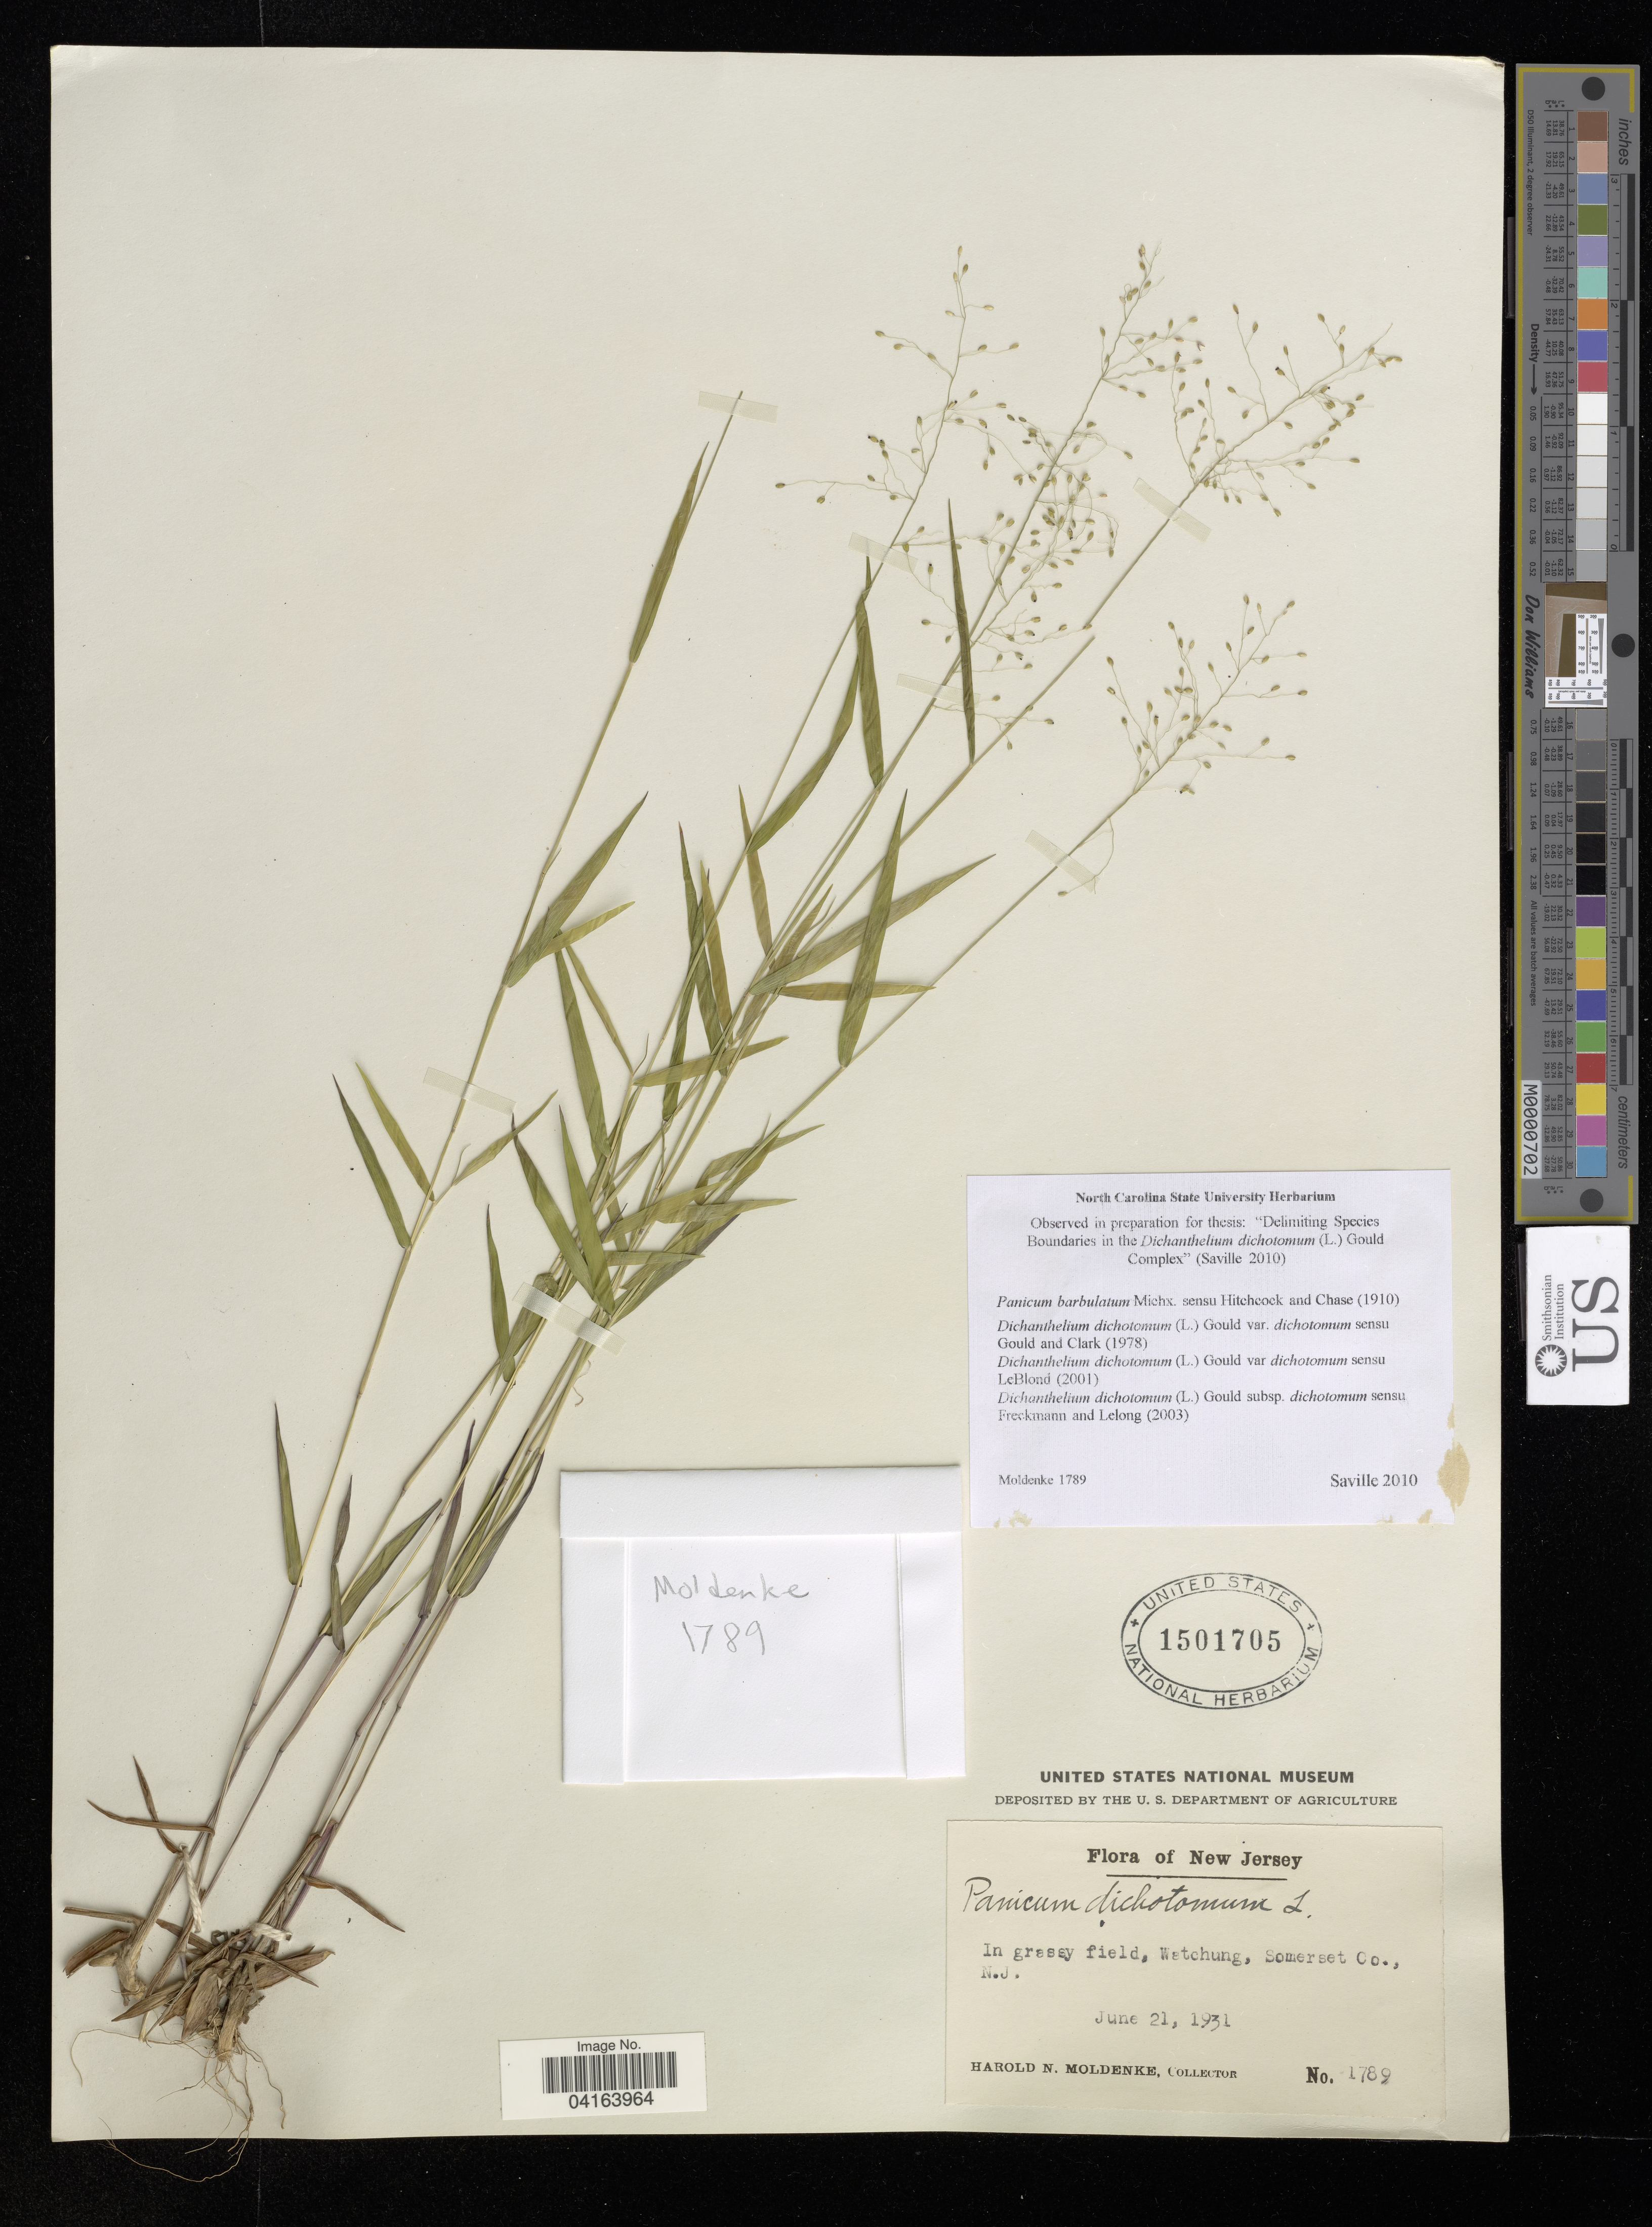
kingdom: Plantae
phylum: Tracheophyta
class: Liliopsida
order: Poales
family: Poaceae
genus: Dichanthelium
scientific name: Dichanthelium dichotomum subsp. dichotomum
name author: (L.) Gould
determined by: Saville, A. C., (NCSC), North Carolina State University (UNITED STATES)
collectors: H. Moldenke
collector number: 1789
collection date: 1931-06-21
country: United States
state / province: New Jersey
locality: Watchung, Somerset Co.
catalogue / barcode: US 1501705